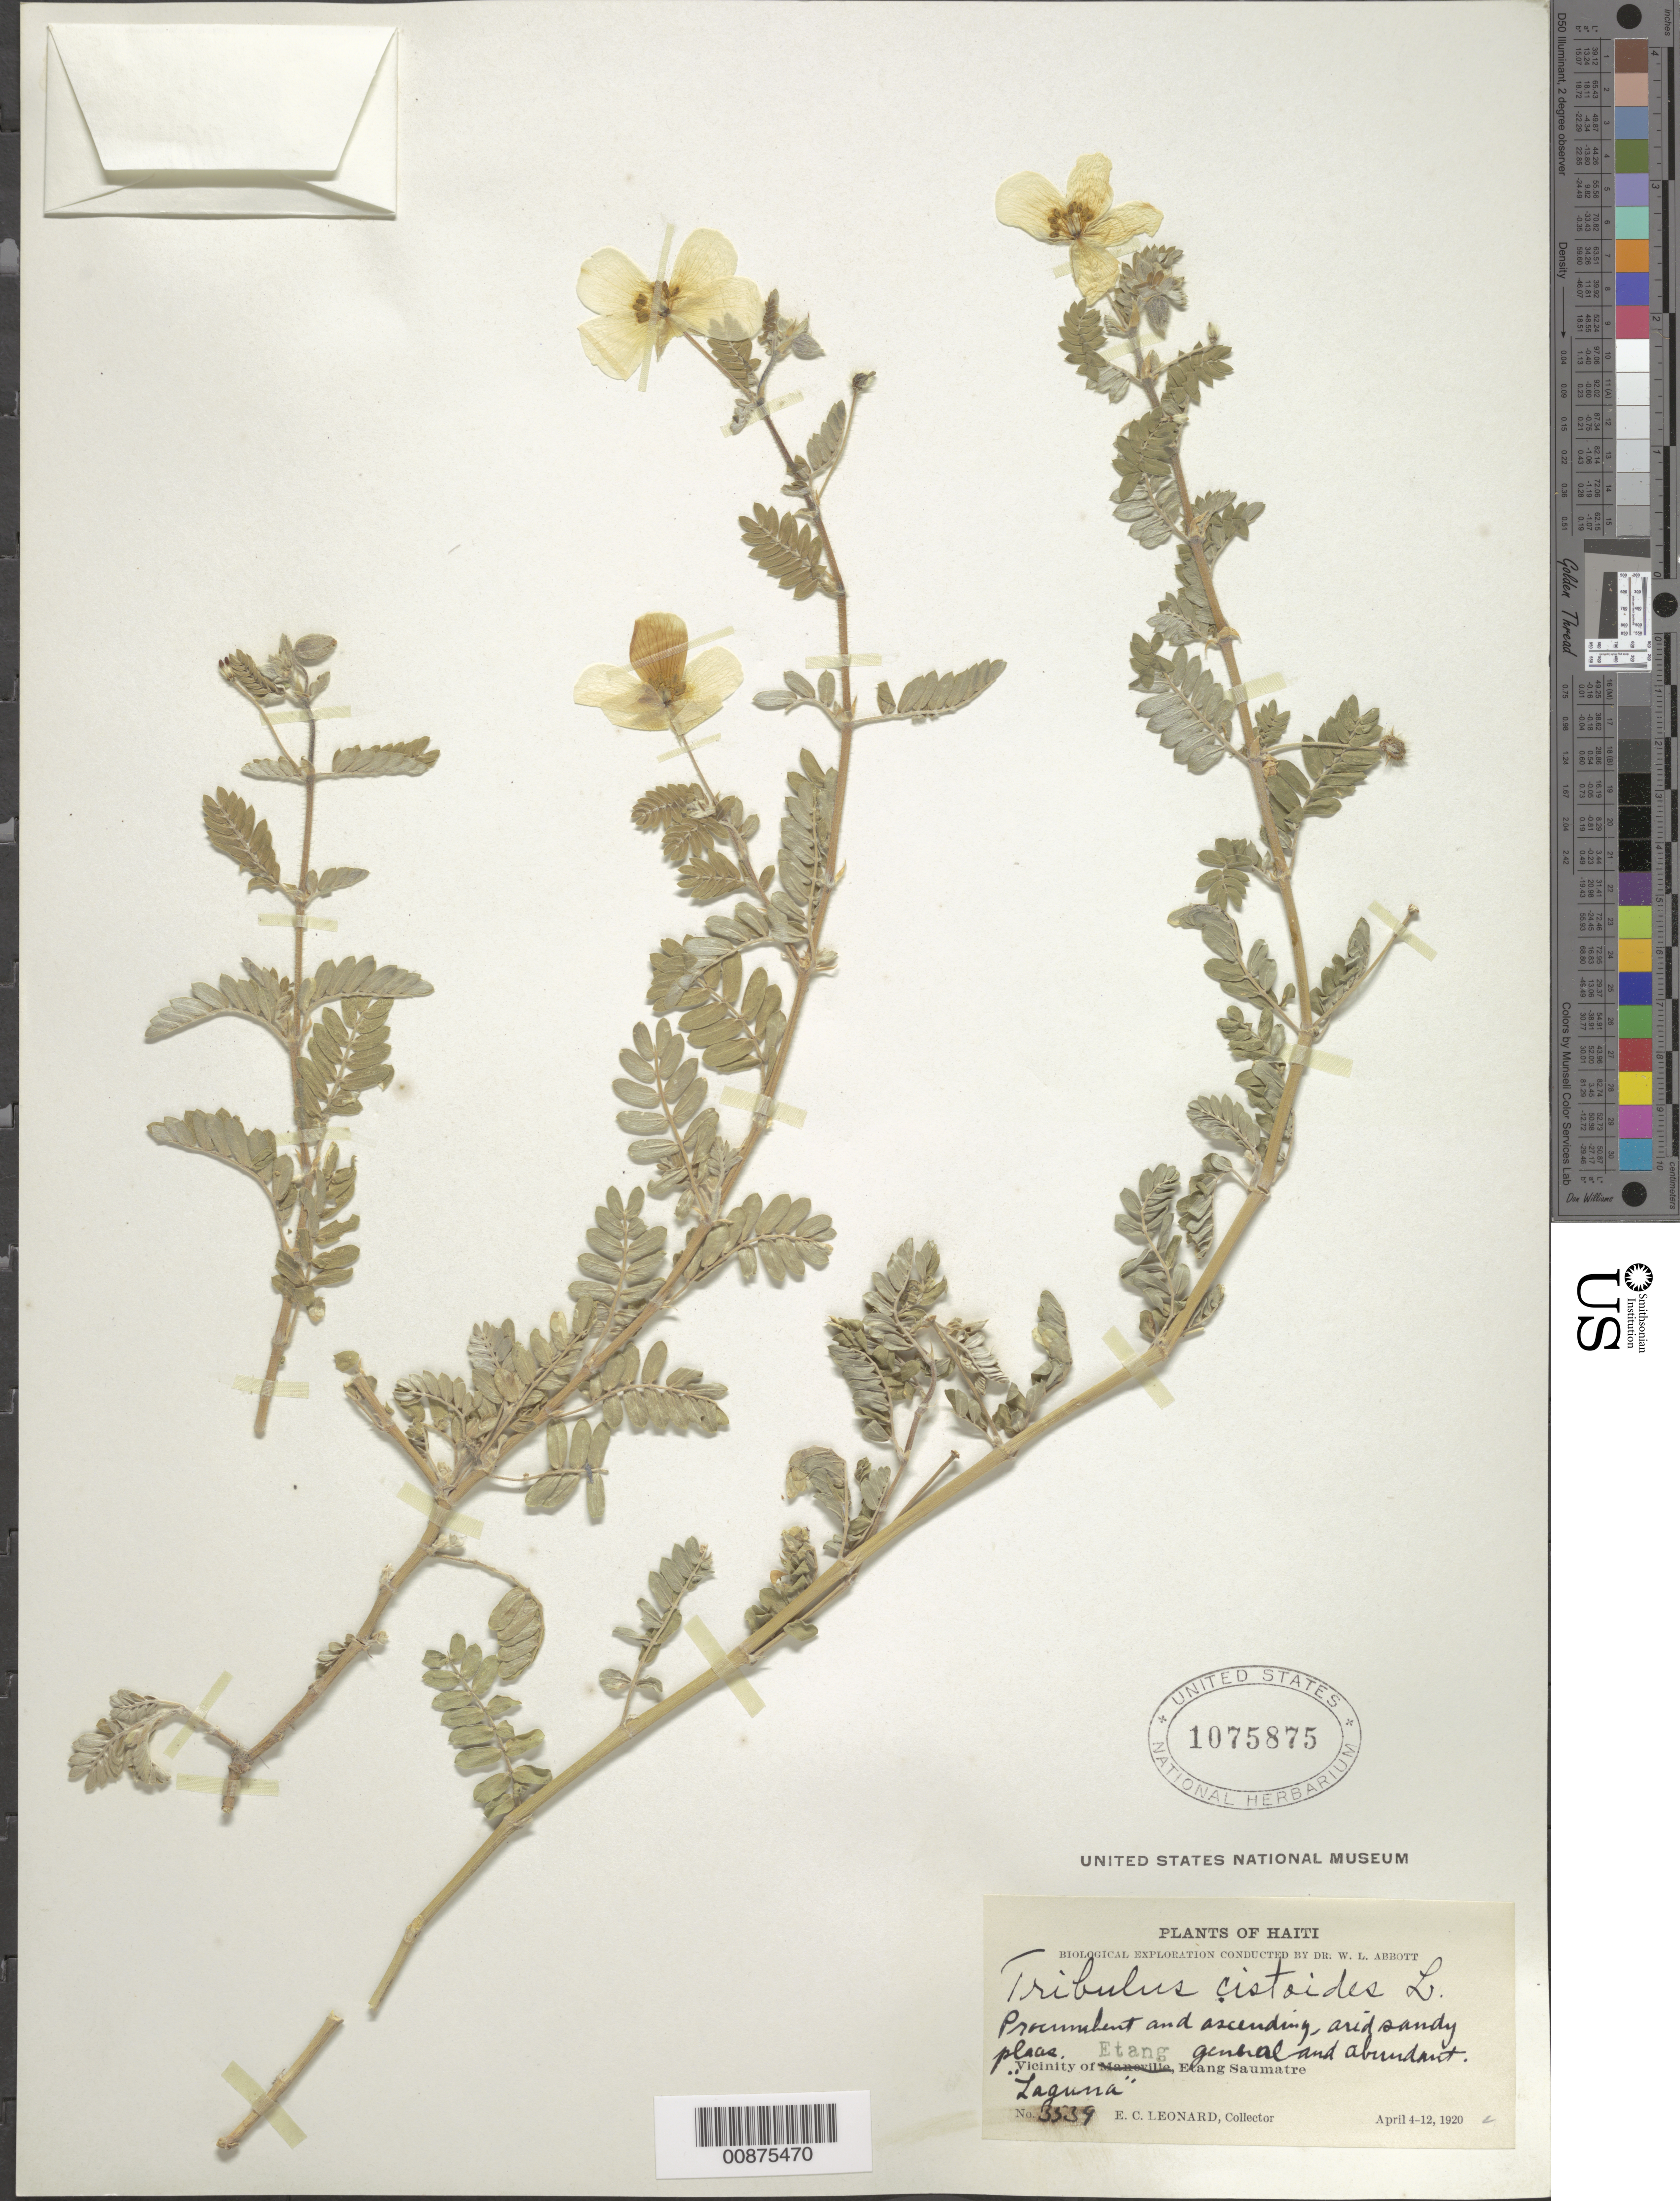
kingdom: Plantae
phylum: Tracheophyta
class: Magnoliopsida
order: Zygophyllales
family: Zygophyllaceae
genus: Tribulus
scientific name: Tribulus cistoides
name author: L.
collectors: E. C. Leonard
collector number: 3539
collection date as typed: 04 Apr 1920 to 12 Apr 1920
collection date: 1920-04-04/1920-04-12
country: Haiti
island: Hispaniola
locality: Vicinity of Etang, Etang Saumatre, "Laguna".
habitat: Arid sandy places.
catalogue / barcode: US 1075875